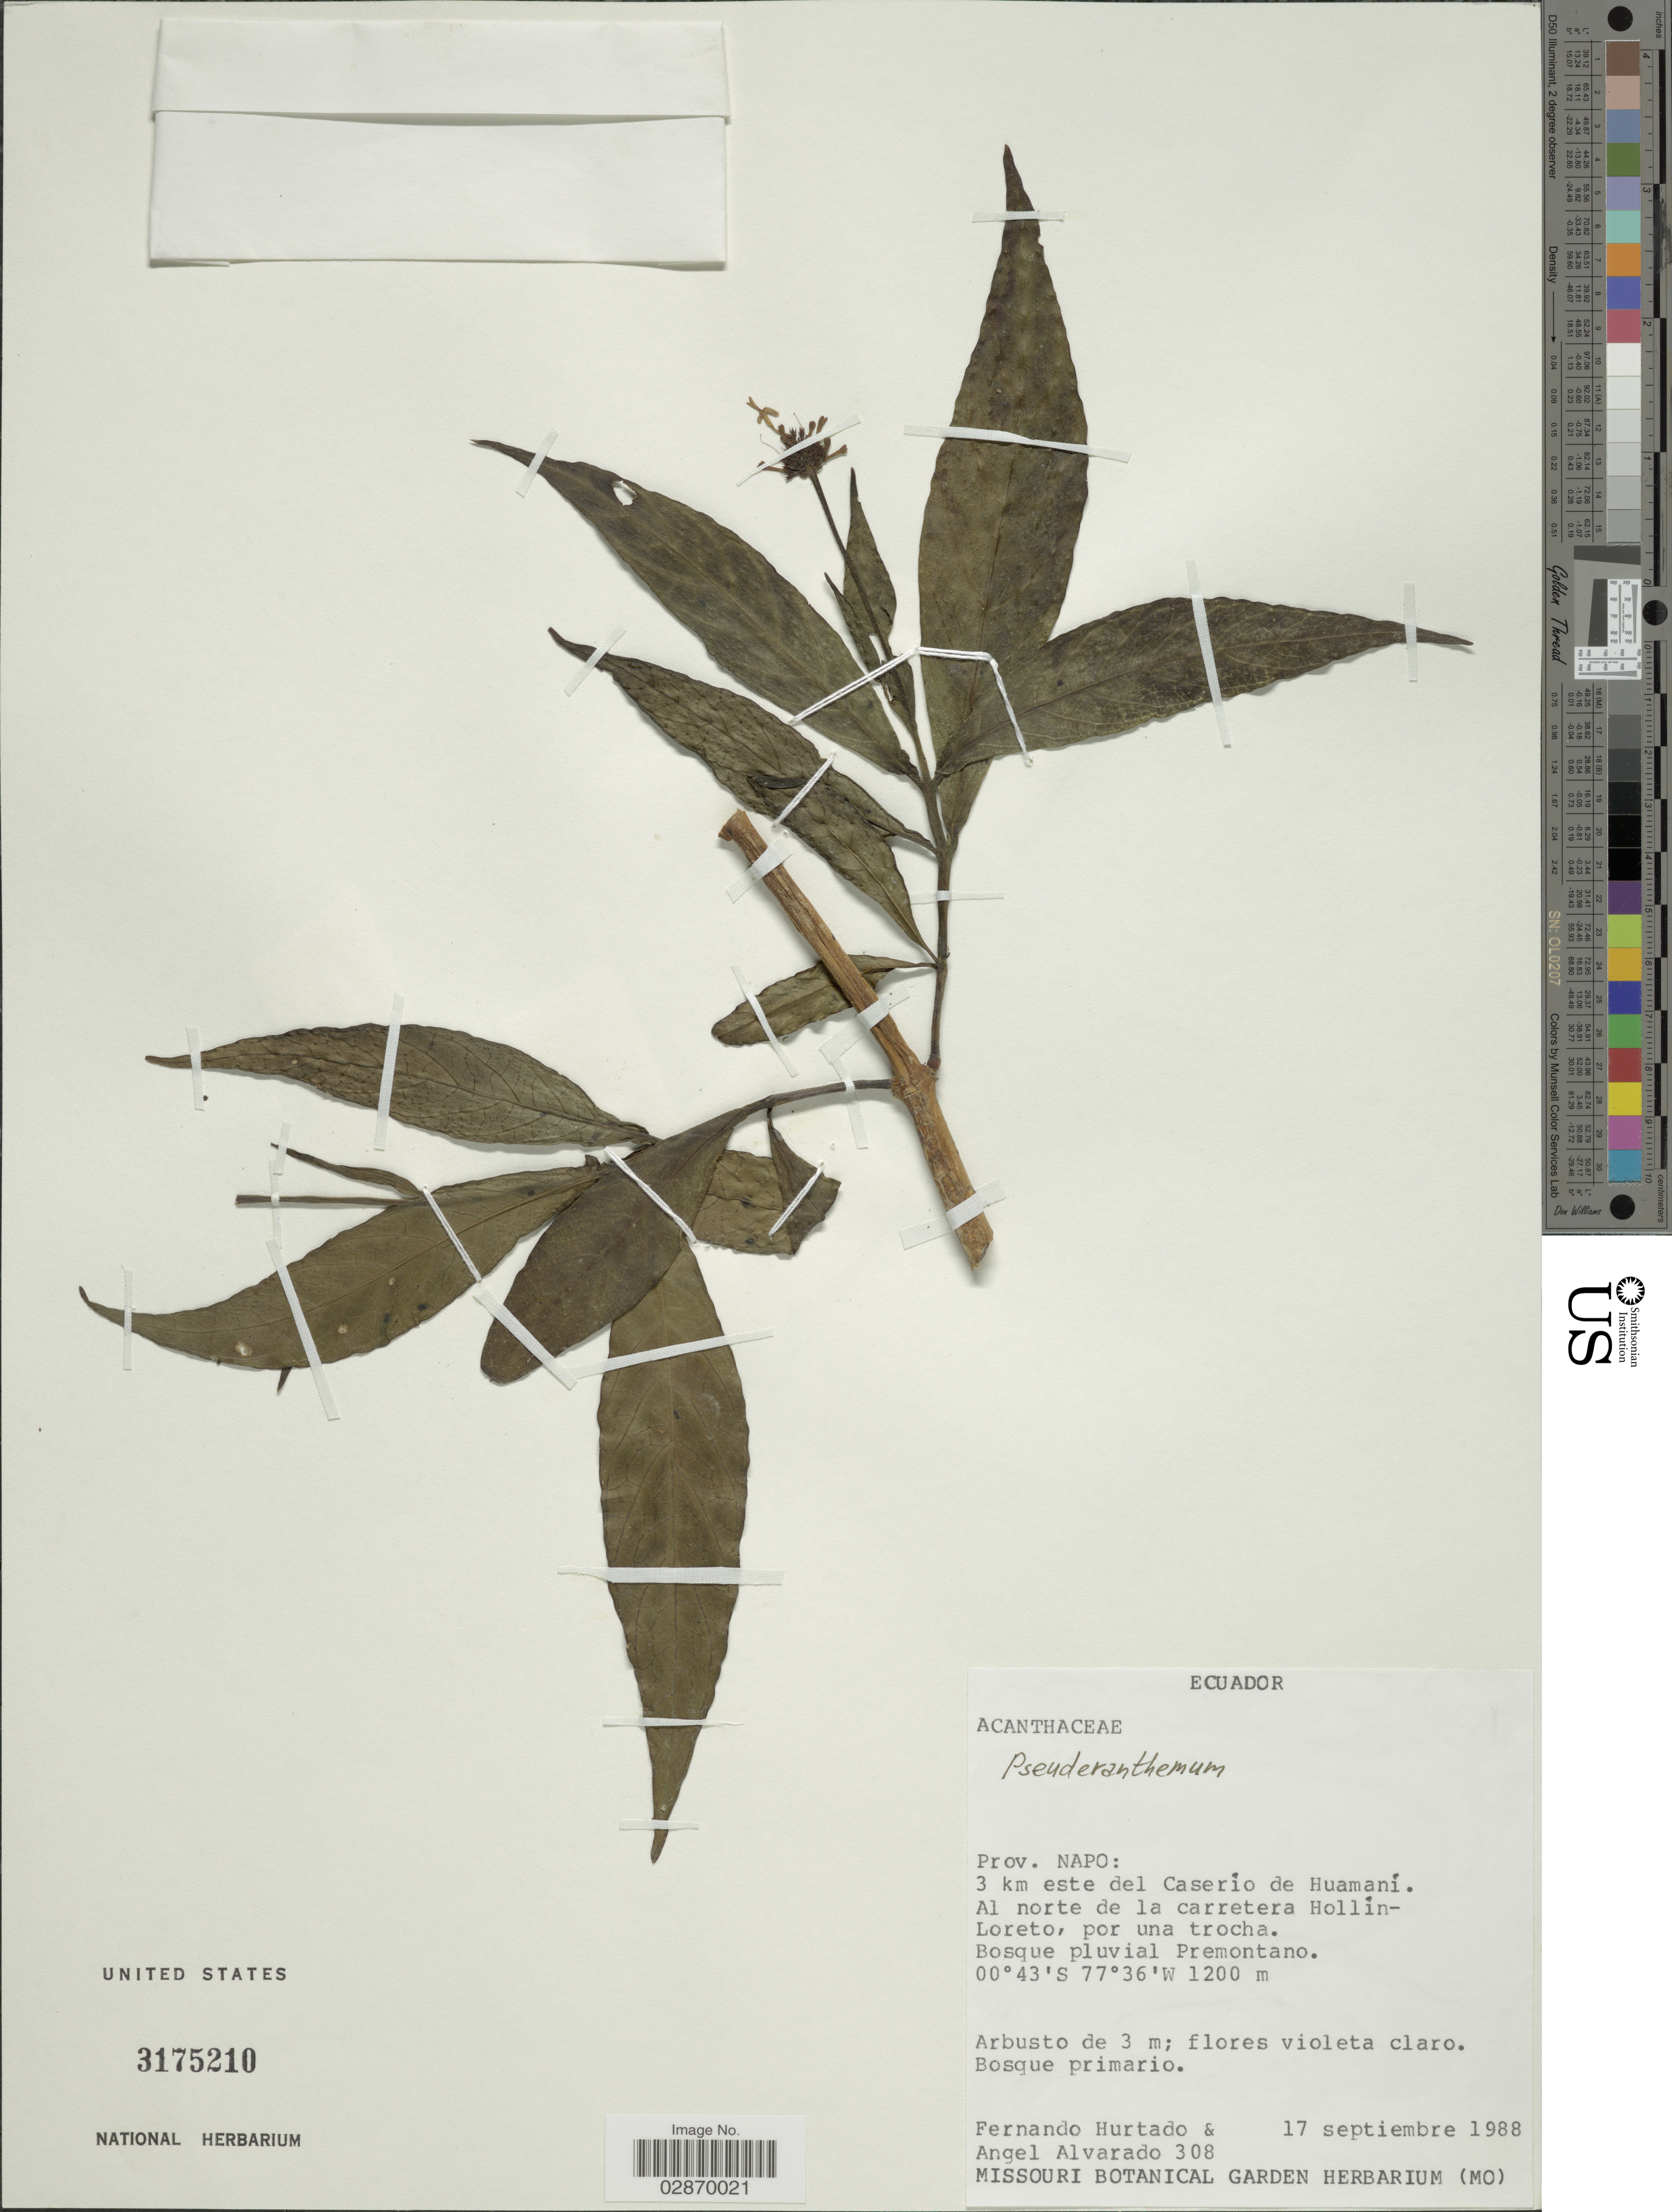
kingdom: Plantae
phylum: Tracheophyta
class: Magnoliopsida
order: Lamiales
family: Acanthaceae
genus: Pseuderanthemum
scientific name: Pseuderanthemum hookerianum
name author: (Nees) V.M. Baum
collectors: F. Hurtado & A. Alvarado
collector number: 308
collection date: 1988-09-17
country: Ecuador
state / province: Napo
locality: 3 km este del Caserío de Huamaní, Al norte de la carretera Hollín-Loreto, por una trocha.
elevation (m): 1200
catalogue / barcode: US 3175210